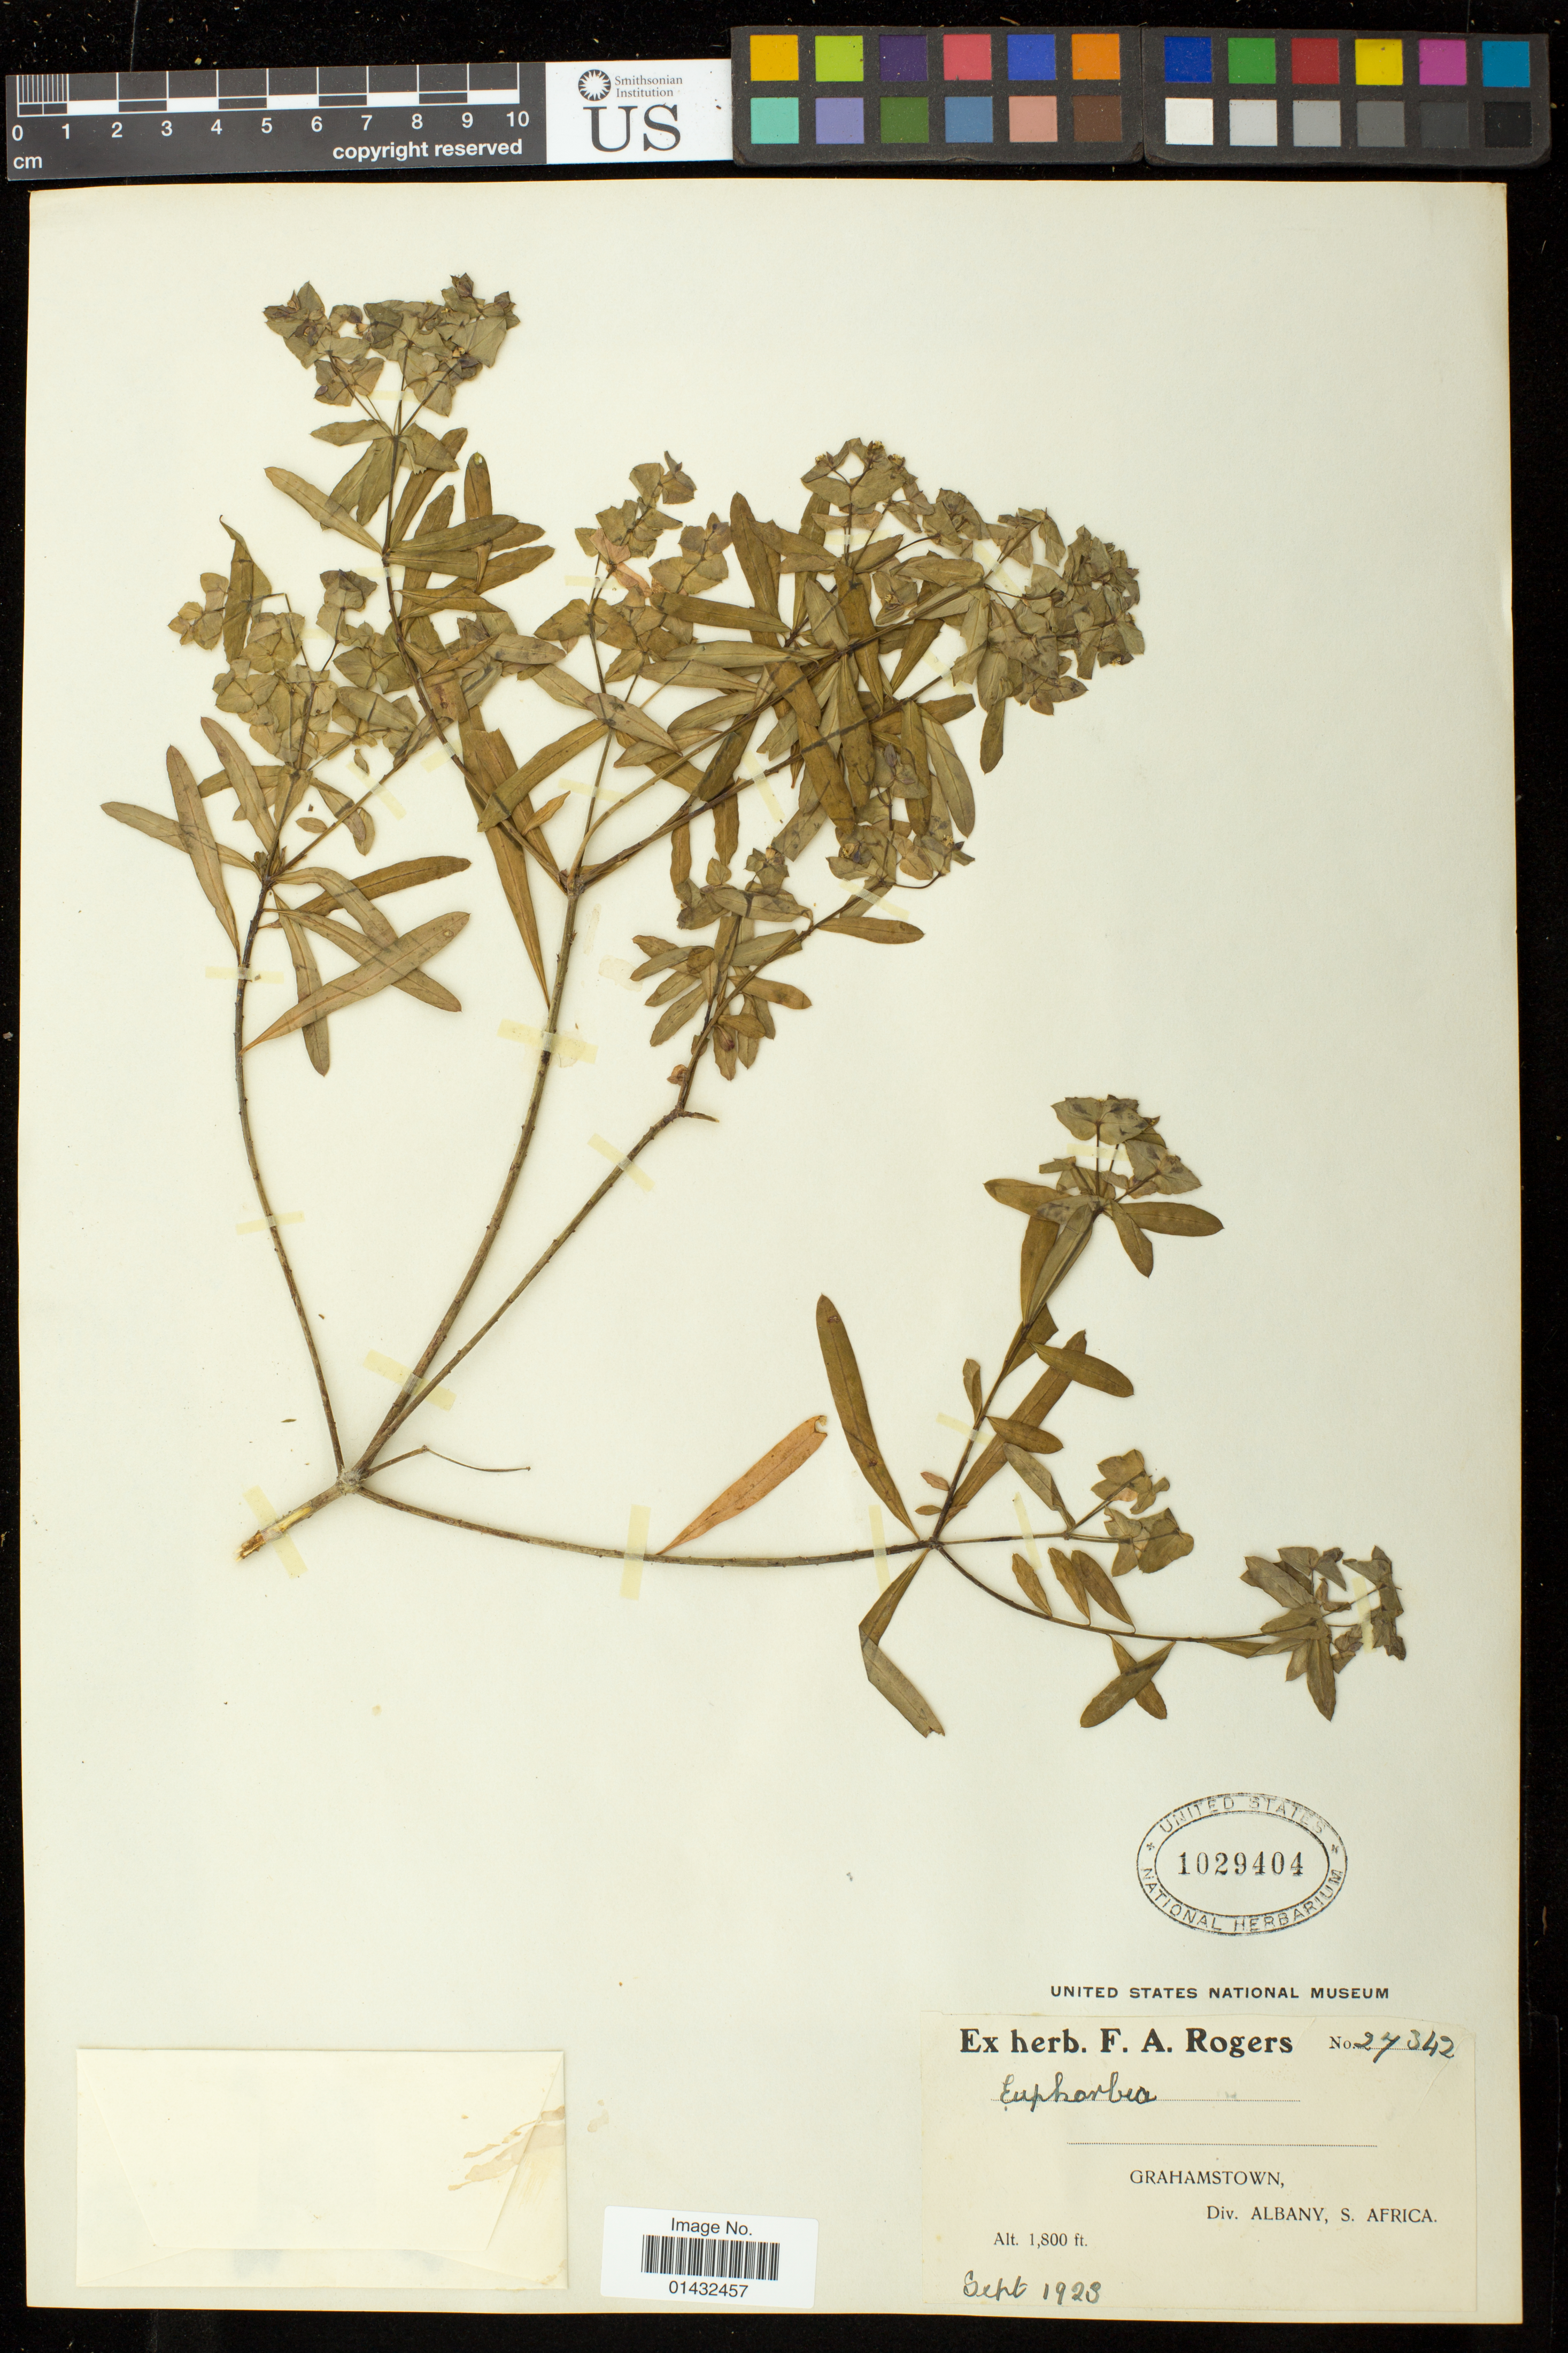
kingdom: Plantae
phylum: Tracheophyta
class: Magnoliopsida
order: Malpighiales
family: Euphorbiaceae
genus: Euphorbia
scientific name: Euphorbia sp.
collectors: F. A. Rogers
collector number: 27342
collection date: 1923-09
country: South Africa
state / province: Eastern Cape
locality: Grahamstown; Div. Albany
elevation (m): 549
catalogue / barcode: US 1029404